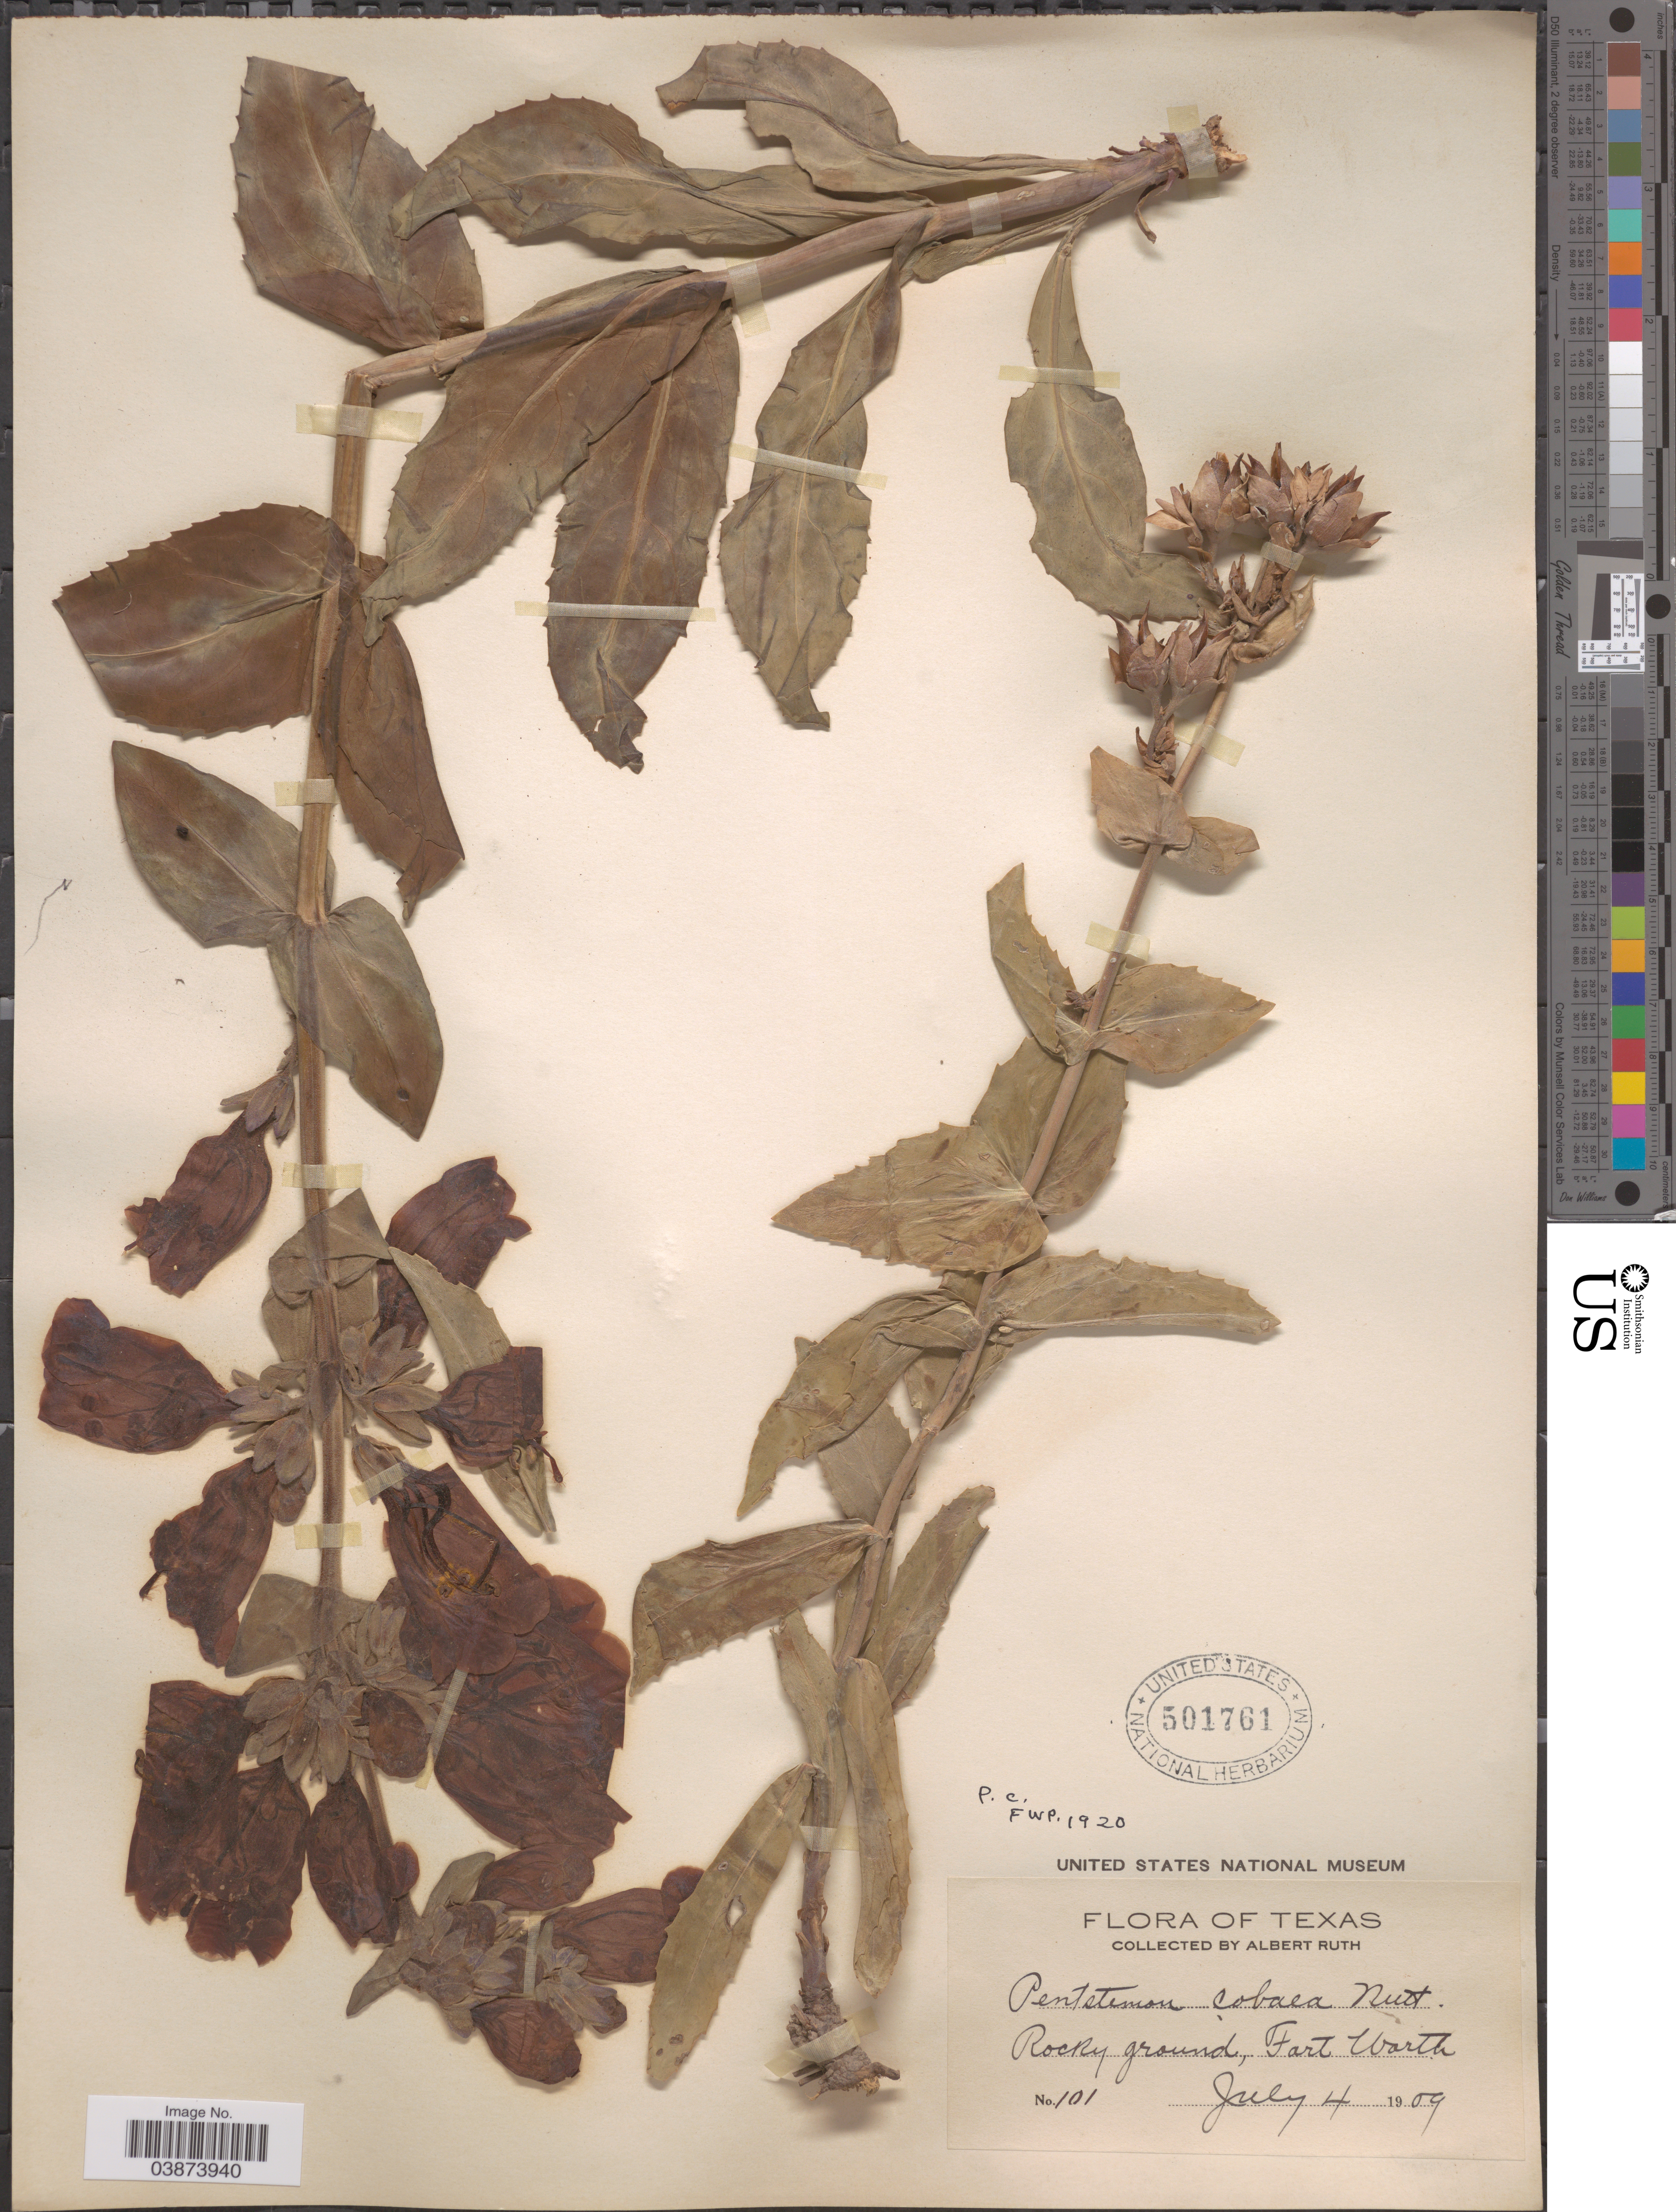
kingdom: Plantae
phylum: Tracheophyta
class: Magnoliopsida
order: Lamiales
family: Plantaginaceae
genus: Penstemon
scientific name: Penstemon cobaea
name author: (Nutt.)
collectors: A. Ruth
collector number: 101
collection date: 1909-07-04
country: United States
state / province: Texas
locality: Fort Worth.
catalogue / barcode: US 501761